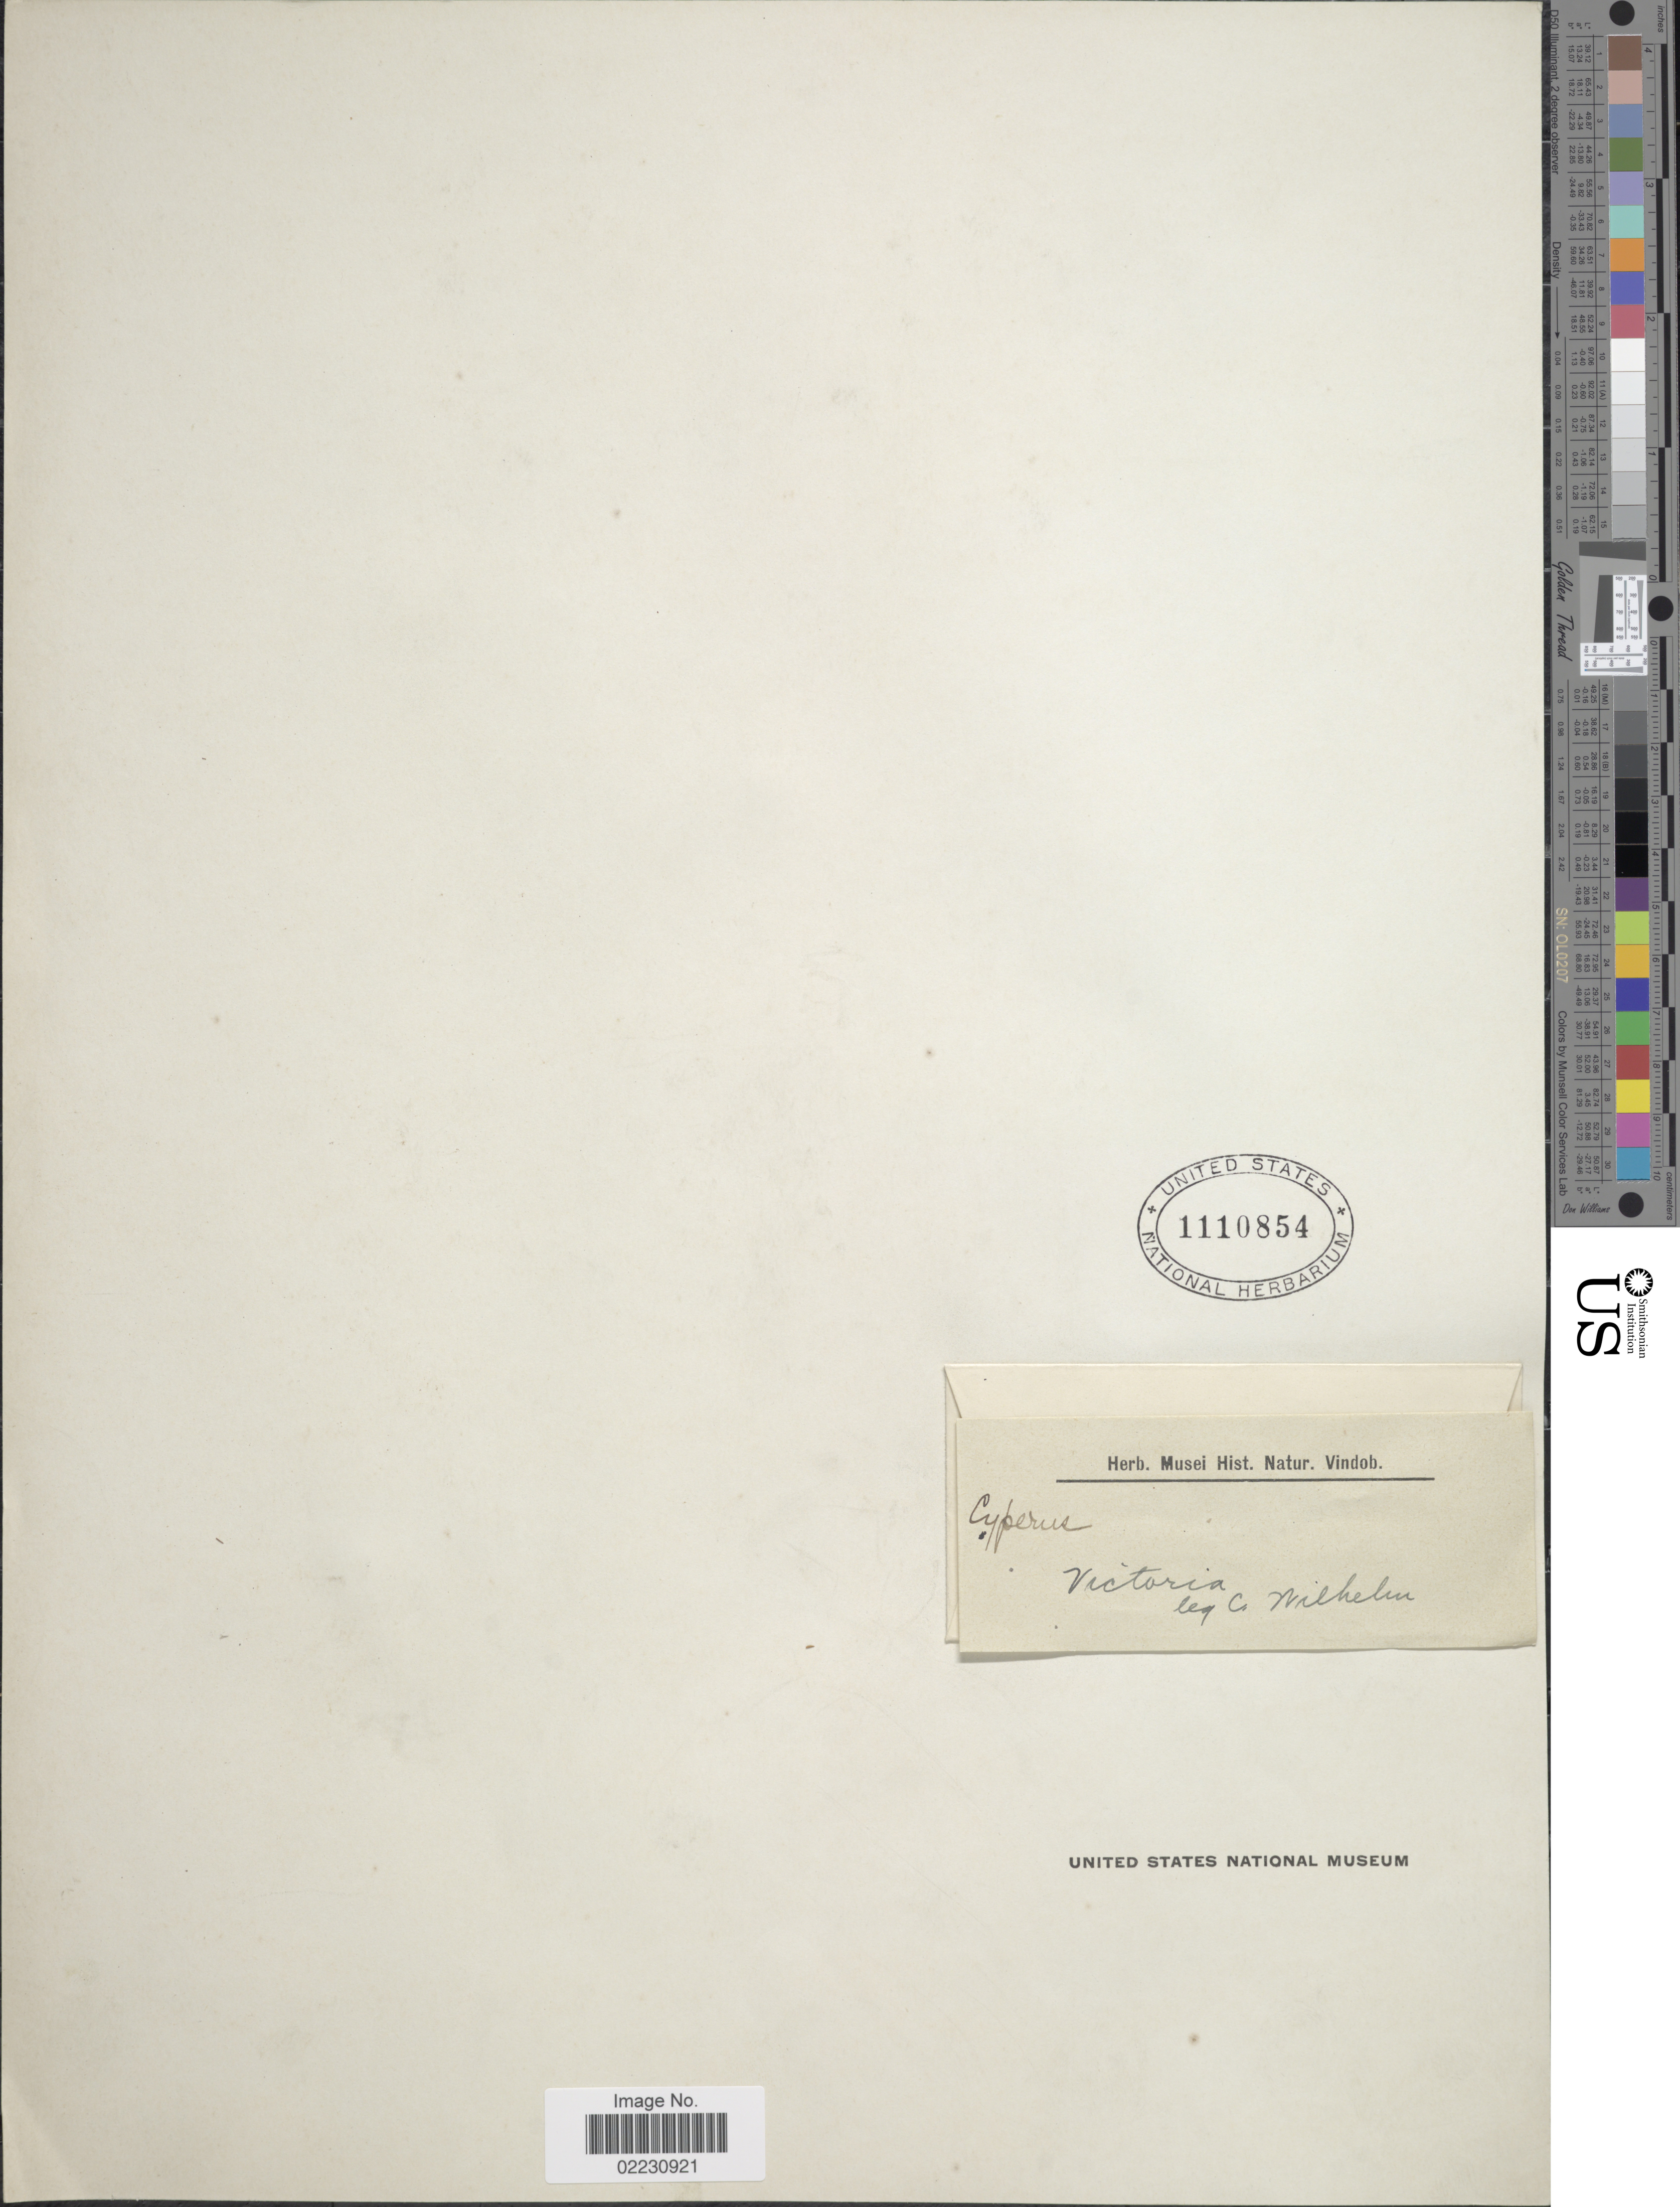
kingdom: Plantae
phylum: Tracheophyta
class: Liliopsida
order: Poales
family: Cyperaceae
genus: Cyperus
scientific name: Cyperus sp.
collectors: C. Wilhelm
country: Australia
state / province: Victoria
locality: Victoria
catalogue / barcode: US 1110854